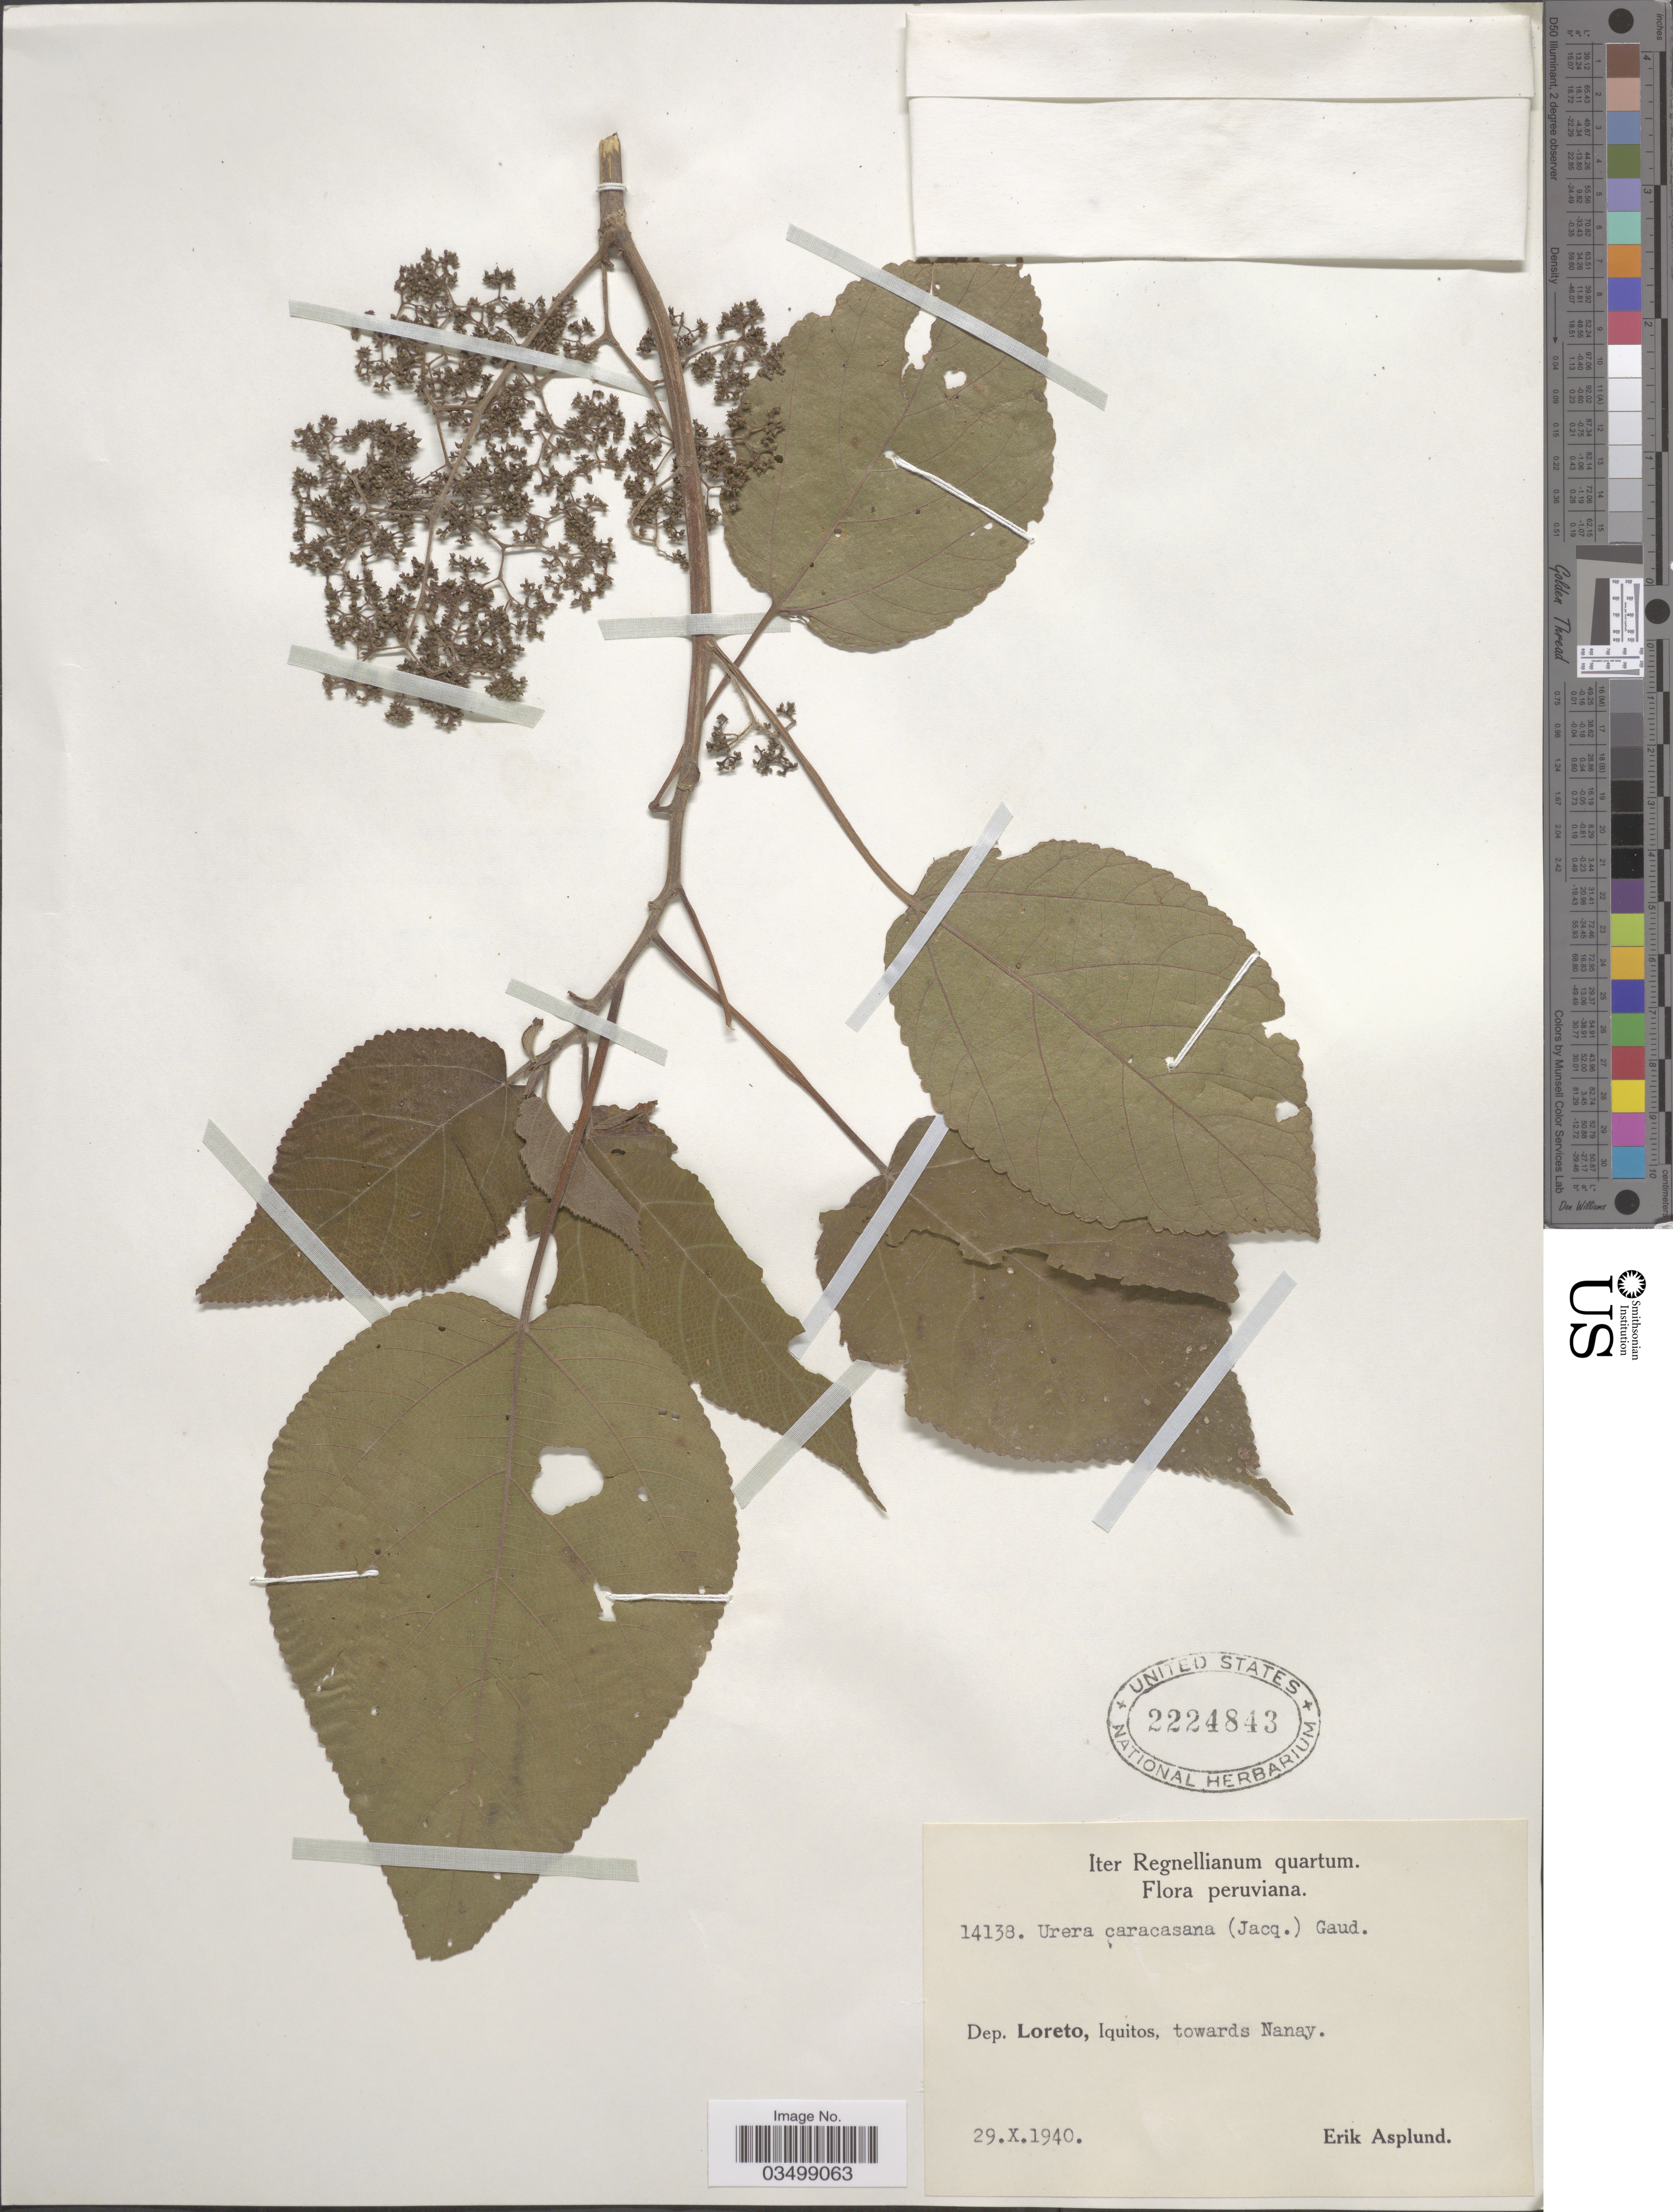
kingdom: Plantae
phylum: Tracheophyta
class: Magnoliopsida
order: Rosales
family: Urticaceae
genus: Urera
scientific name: Urera caracasana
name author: (Jacq.) Gaudich. ex Griseb.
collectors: E. Asplund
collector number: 14138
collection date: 1940-10-29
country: Peru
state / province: Loreto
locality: Dep. Loreto, Iquitos, towards Nanay.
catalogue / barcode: US 2224843